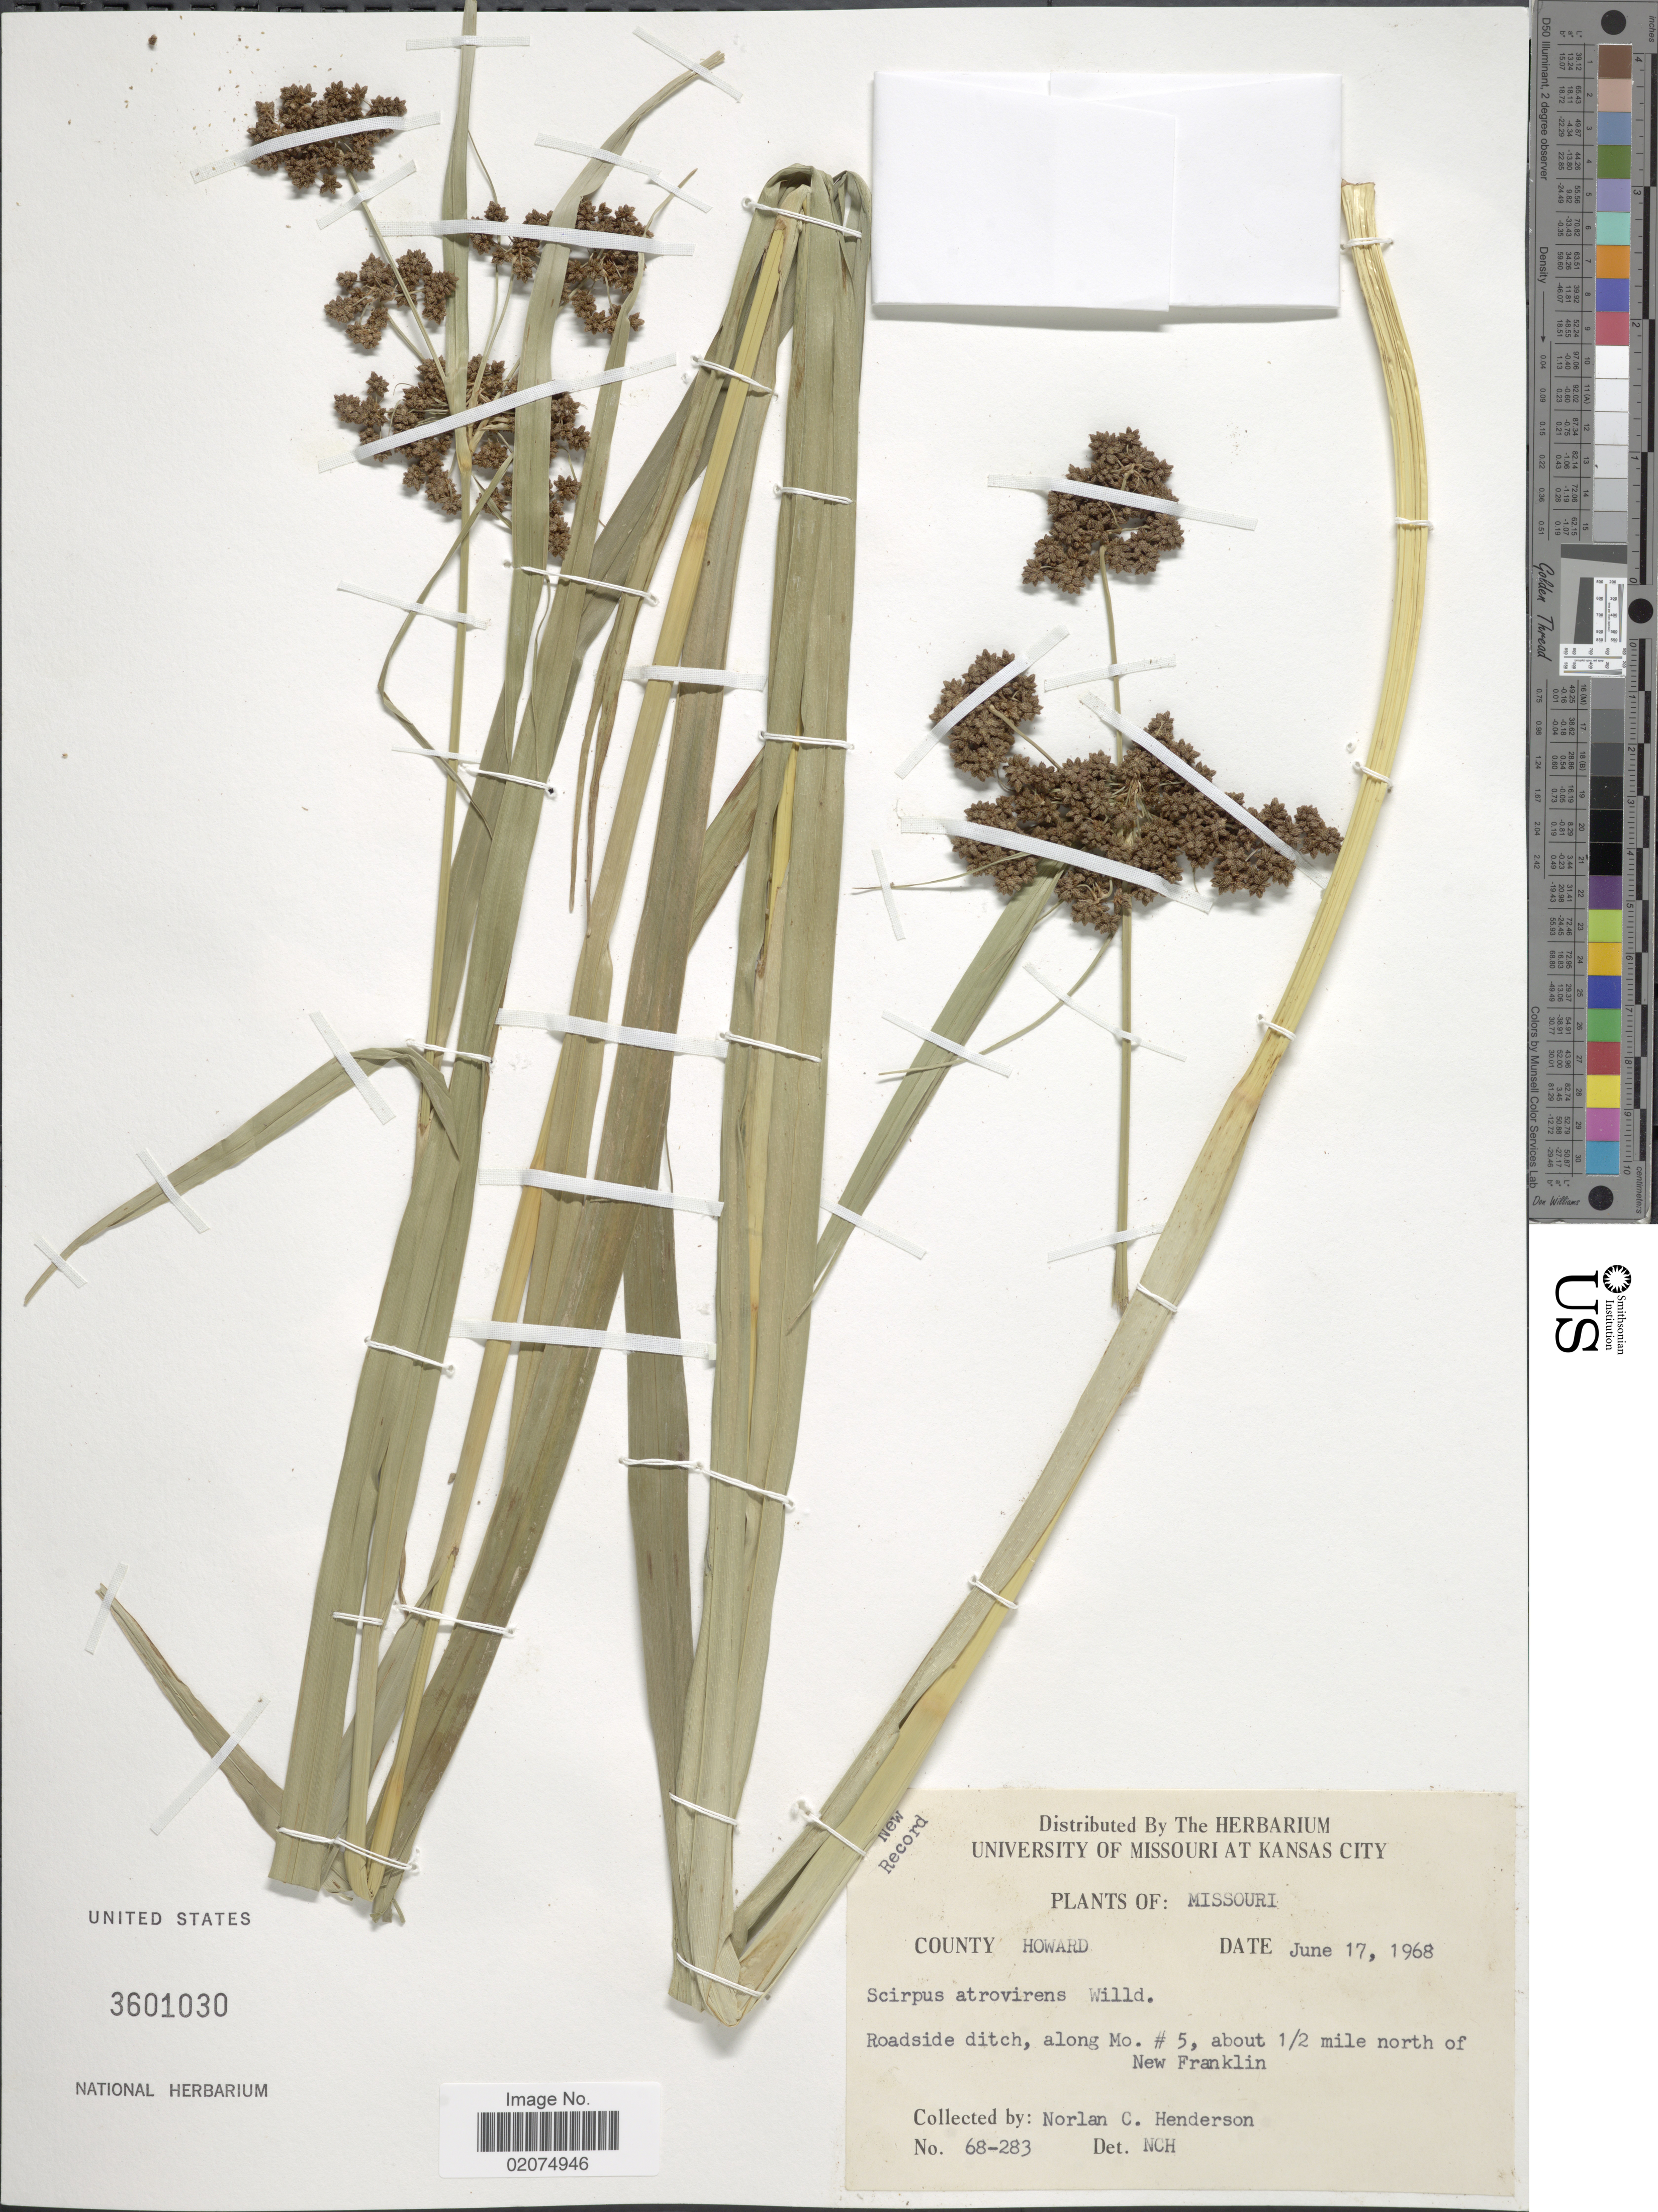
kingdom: Plantae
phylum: Tracheophyta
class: Liliopsida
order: Poales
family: Cyperaceae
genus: Scirpus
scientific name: Scirpus atrovirens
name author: Willd.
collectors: N. C. Henderson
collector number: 68-283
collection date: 1968-06-17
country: United States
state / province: Missouri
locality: County Howard, along Mo #5, about ½ mile north of New Franklin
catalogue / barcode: US 3601030